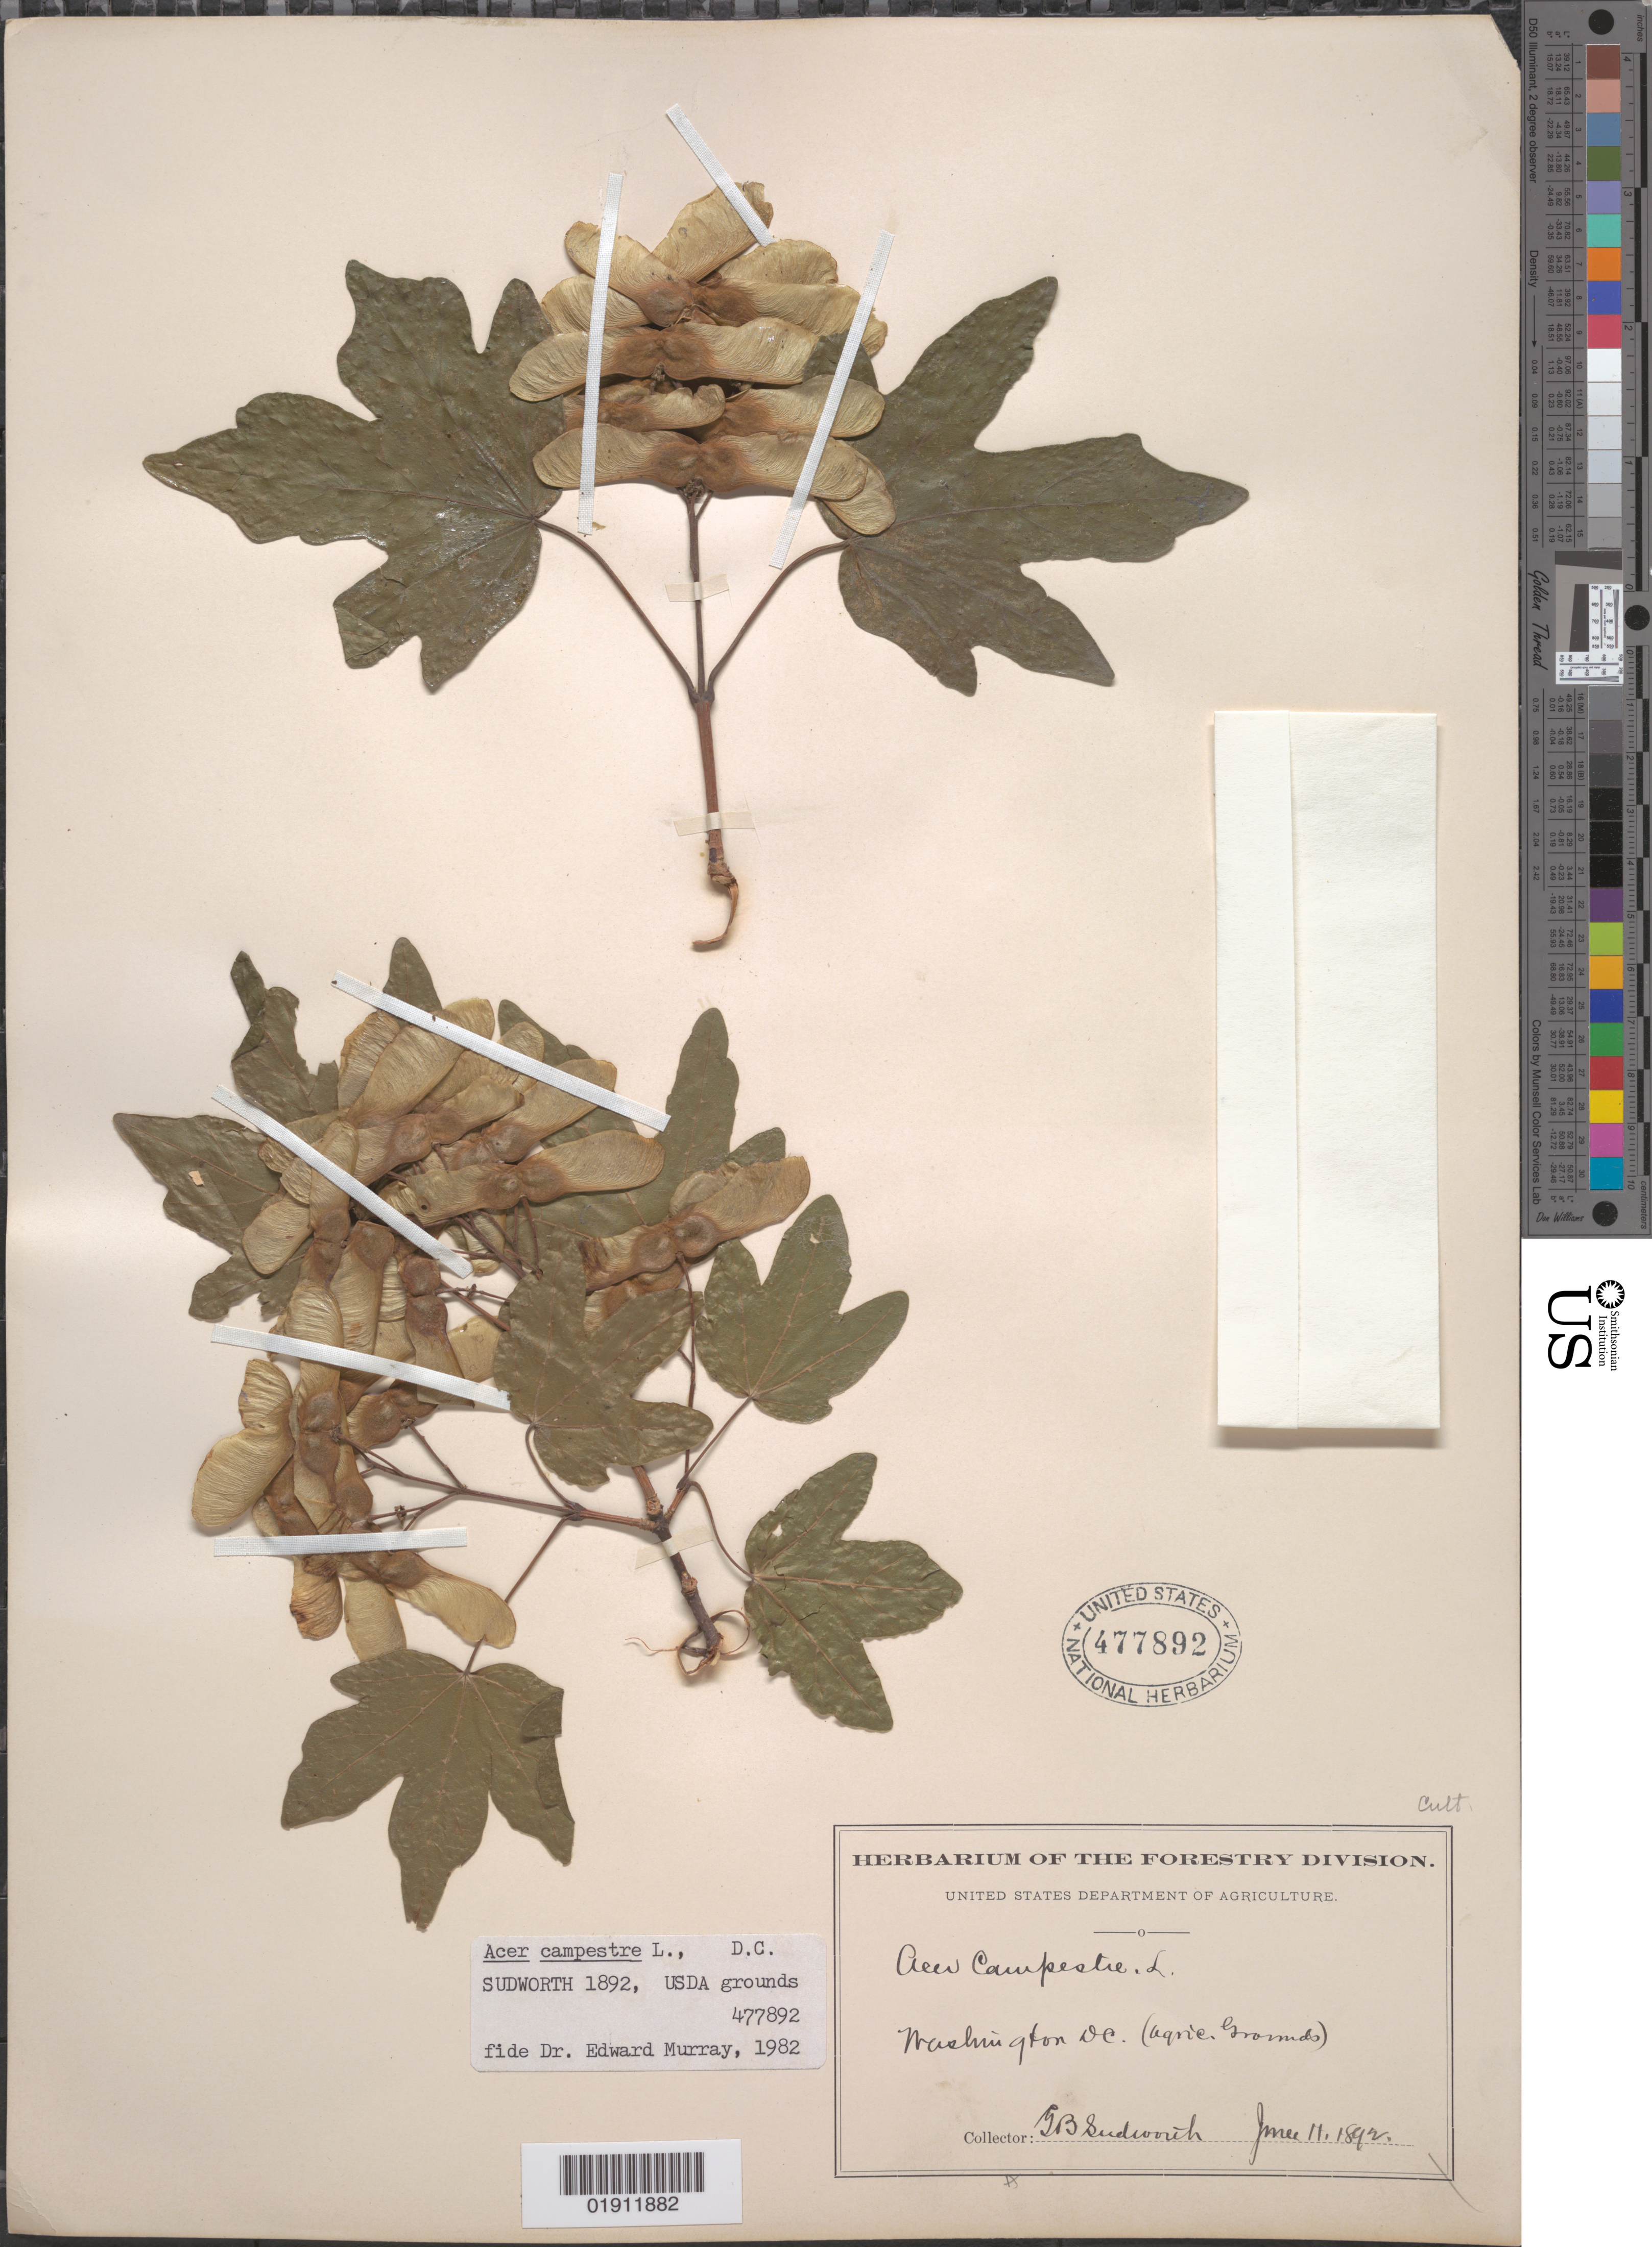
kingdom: Plantae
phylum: Tracheophyta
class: Magnoliopsida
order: Sapindales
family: Sapindaceae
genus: Acer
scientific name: Acer campestre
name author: L.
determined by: Murray, Edward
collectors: G. B. Sudworth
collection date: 1892-06-11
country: United States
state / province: District of Columbia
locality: USDA Agricultural Grounds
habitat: Cultivated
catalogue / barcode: US 477892